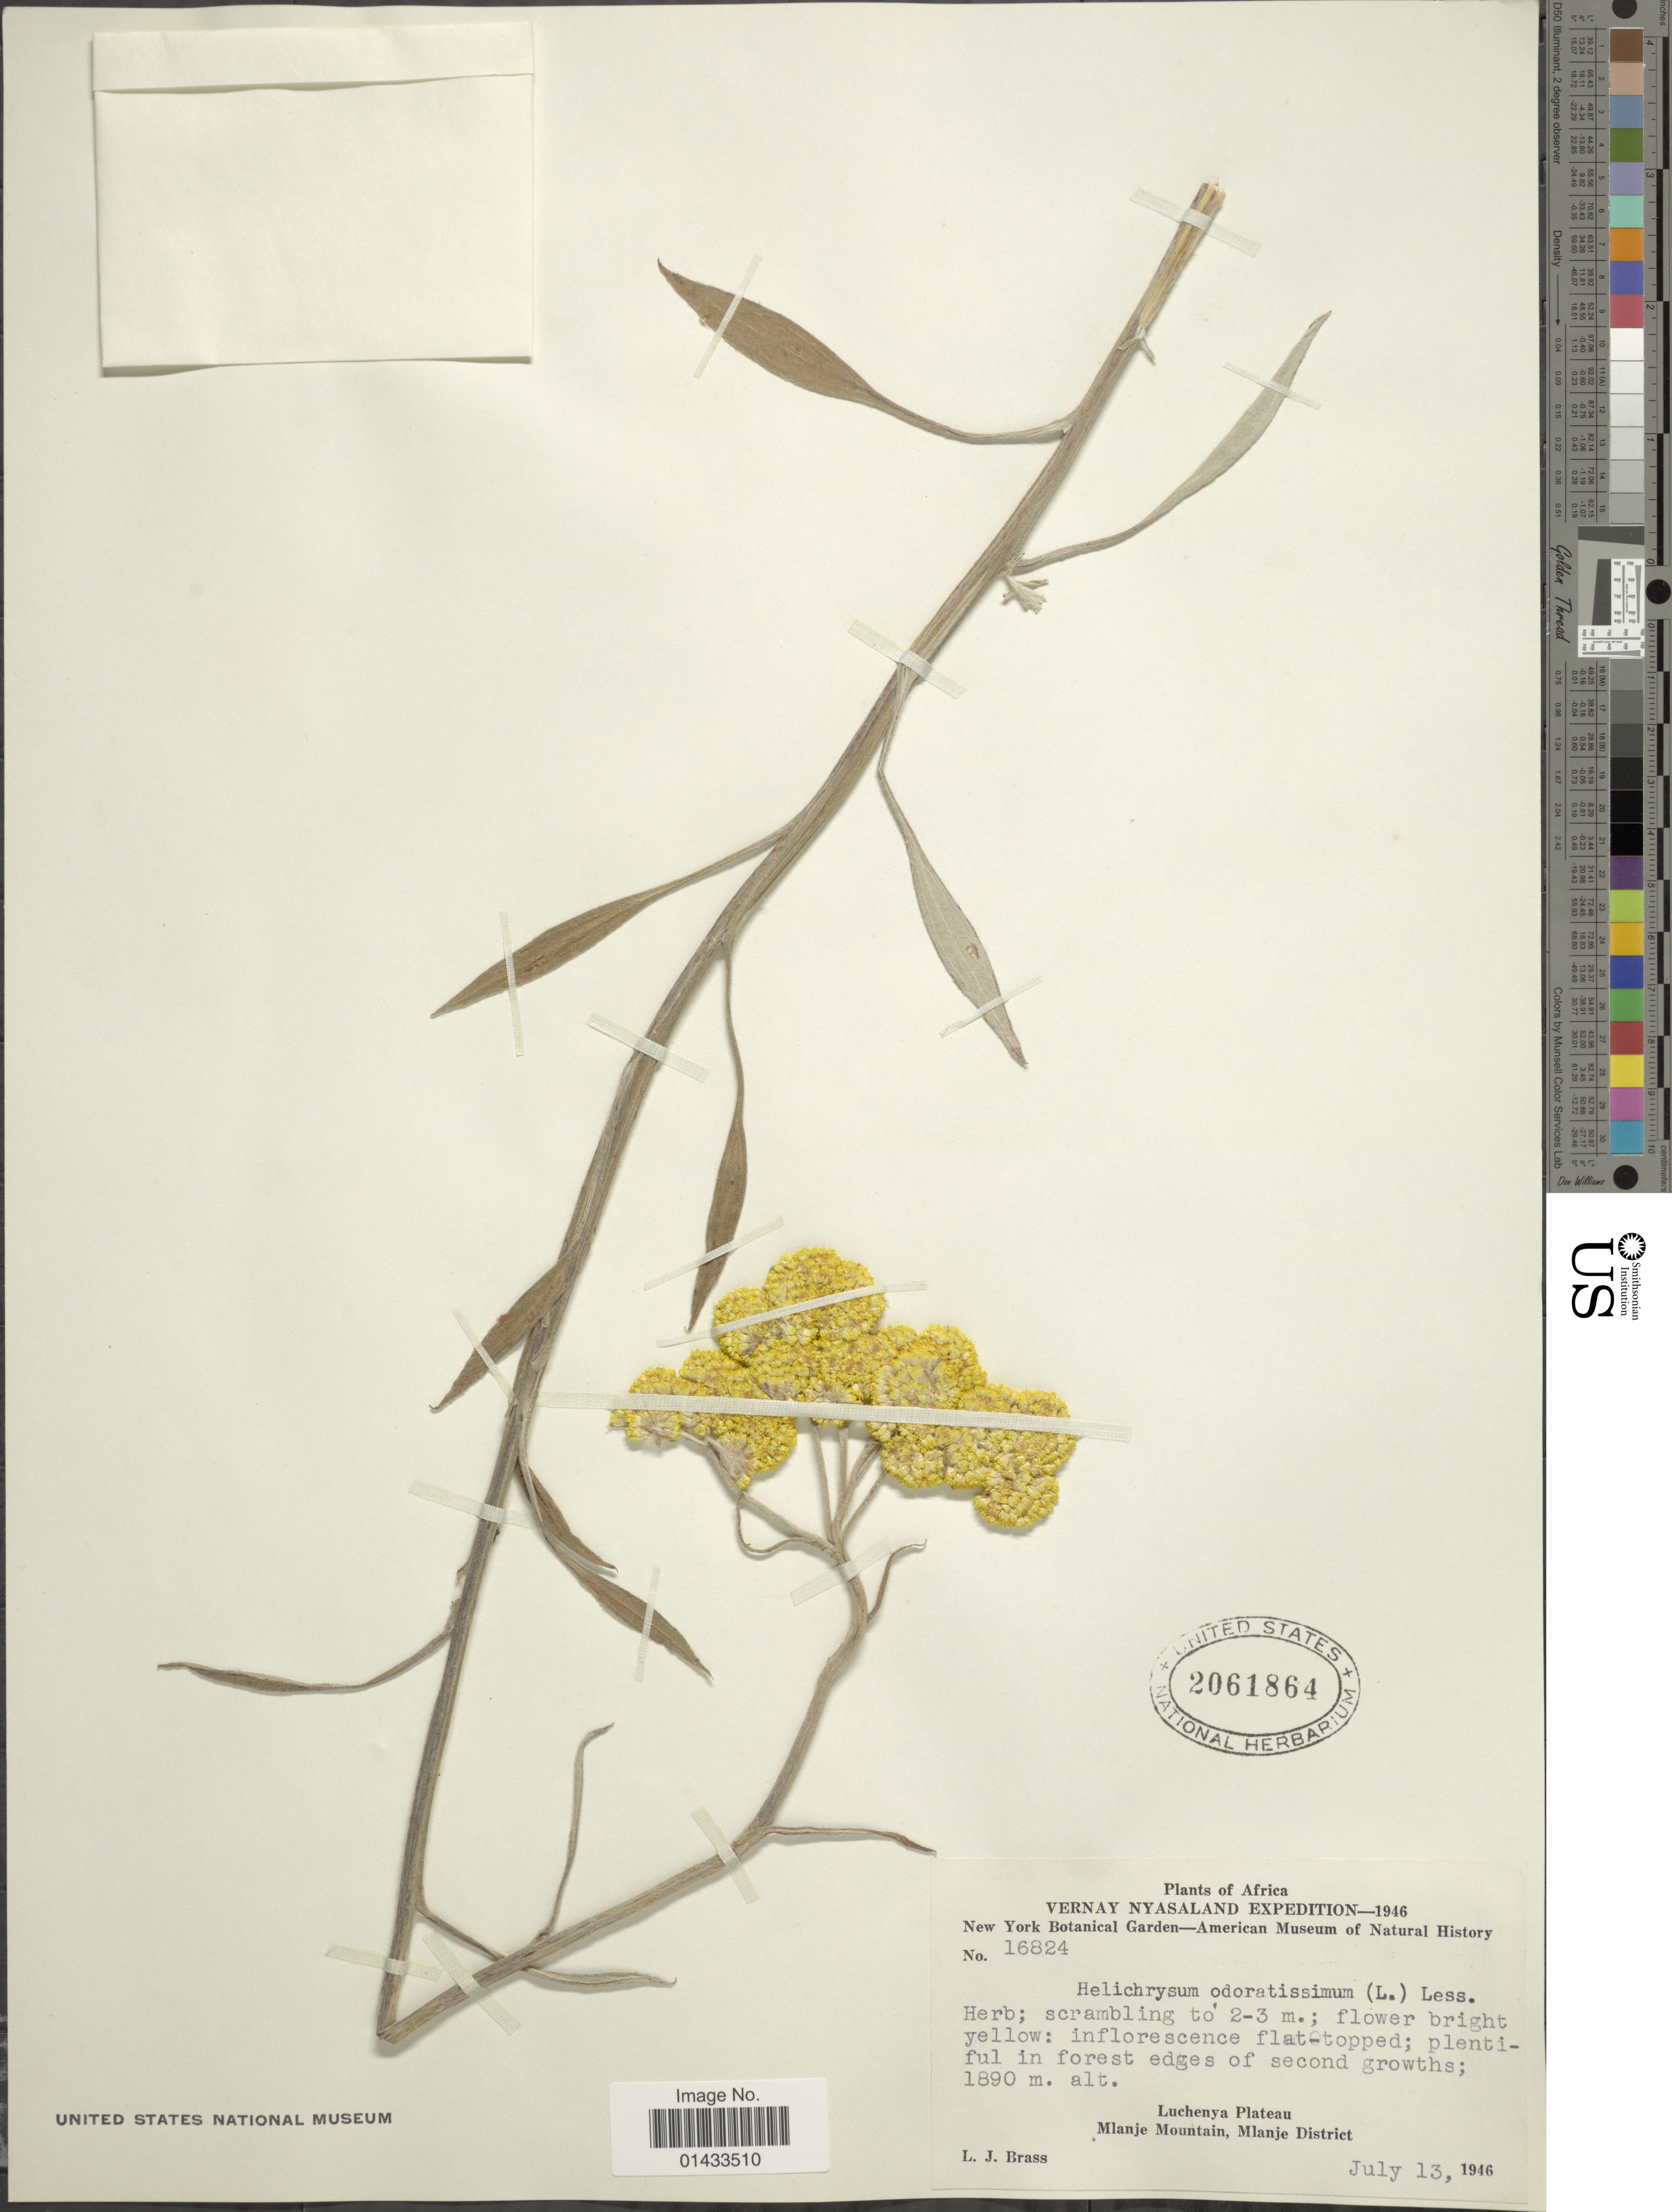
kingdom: Plantae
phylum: Tracheophyta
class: Magnoliopsida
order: Asterales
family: Asteraceae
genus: Helichrysum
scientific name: Helichrysum odoratissimum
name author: (L.) Sweet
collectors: L. J. Brass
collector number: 16824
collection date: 1946-07-13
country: Malawi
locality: Vernay Nyasaland, Luchenya Plateau, Mlanje Mountain, Mlanje District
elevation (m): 1890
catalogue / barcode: US 2061864